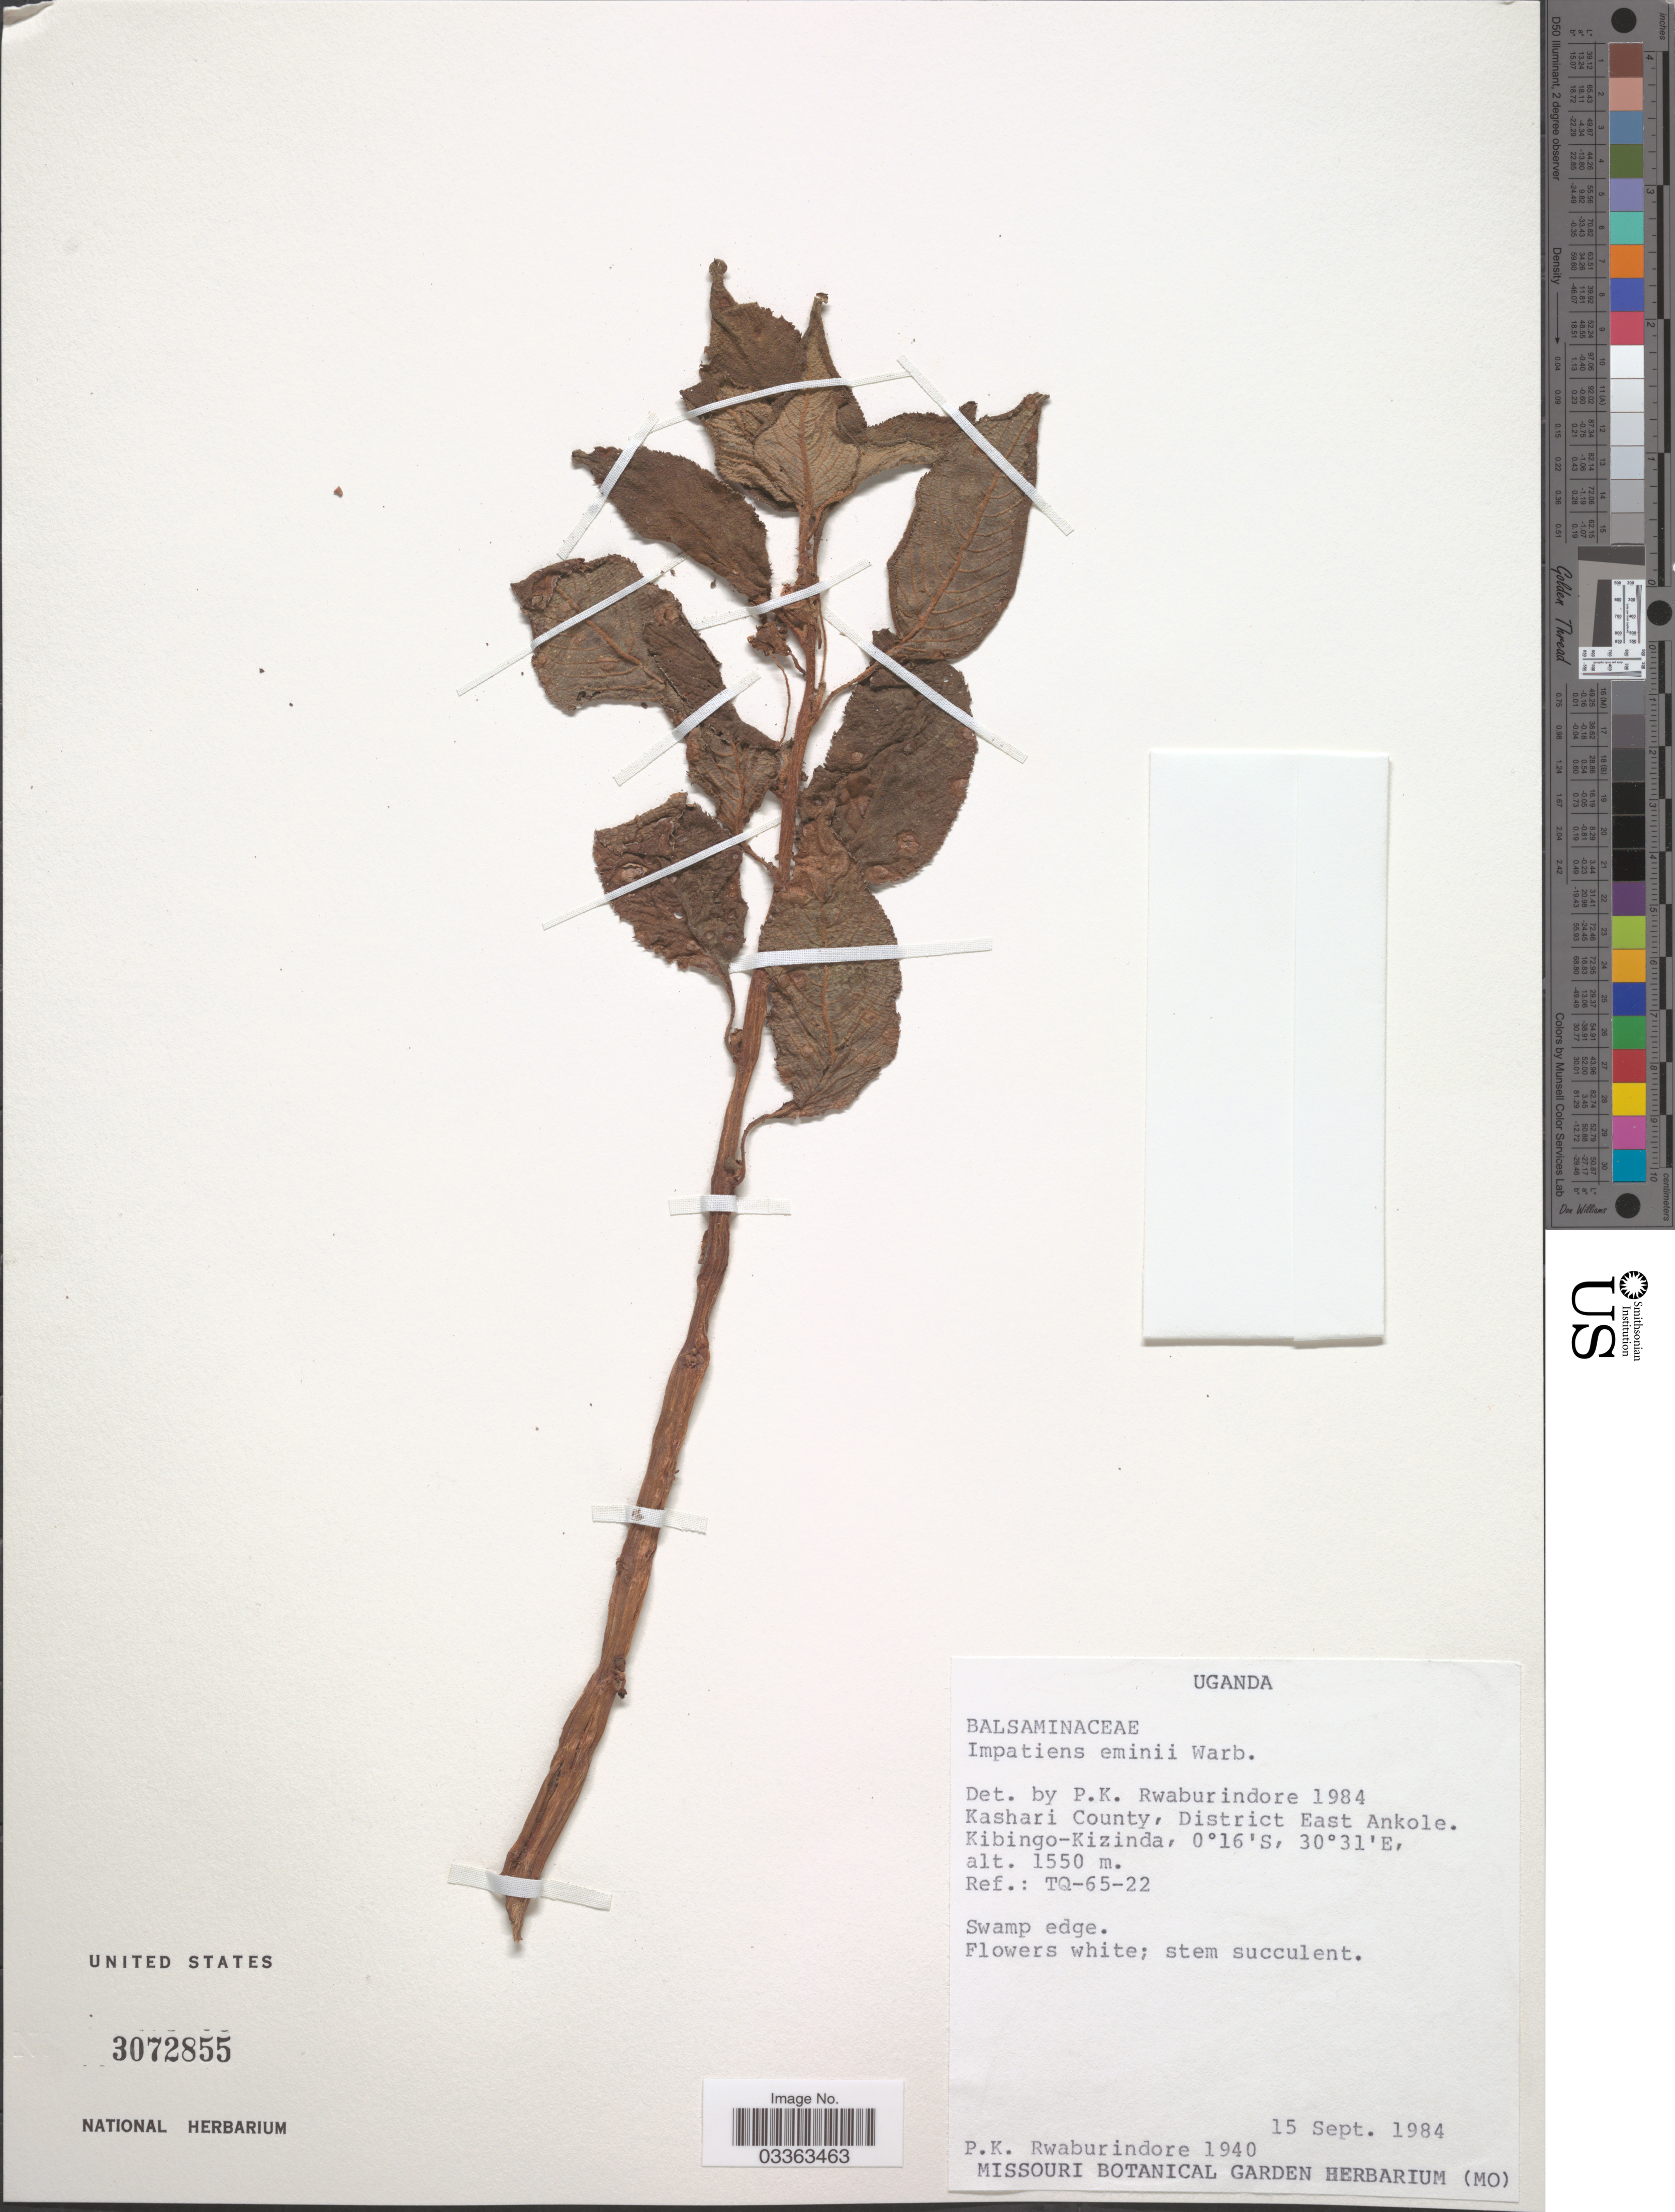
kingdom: Plantae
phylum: Tracheophyta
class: Magnoliopsida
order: Ericales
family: Balsaminaceae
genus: Impatiens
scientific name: Impatiens eminii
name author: Warb.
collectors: P. Rwaburindore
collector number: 1940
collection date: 1984-09-15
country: Uganda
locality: Kashari County, District East Ankole. Kibingo-Kizinda, Ref.: TQ-65-22.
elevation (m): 1550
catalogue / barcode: US 3072855